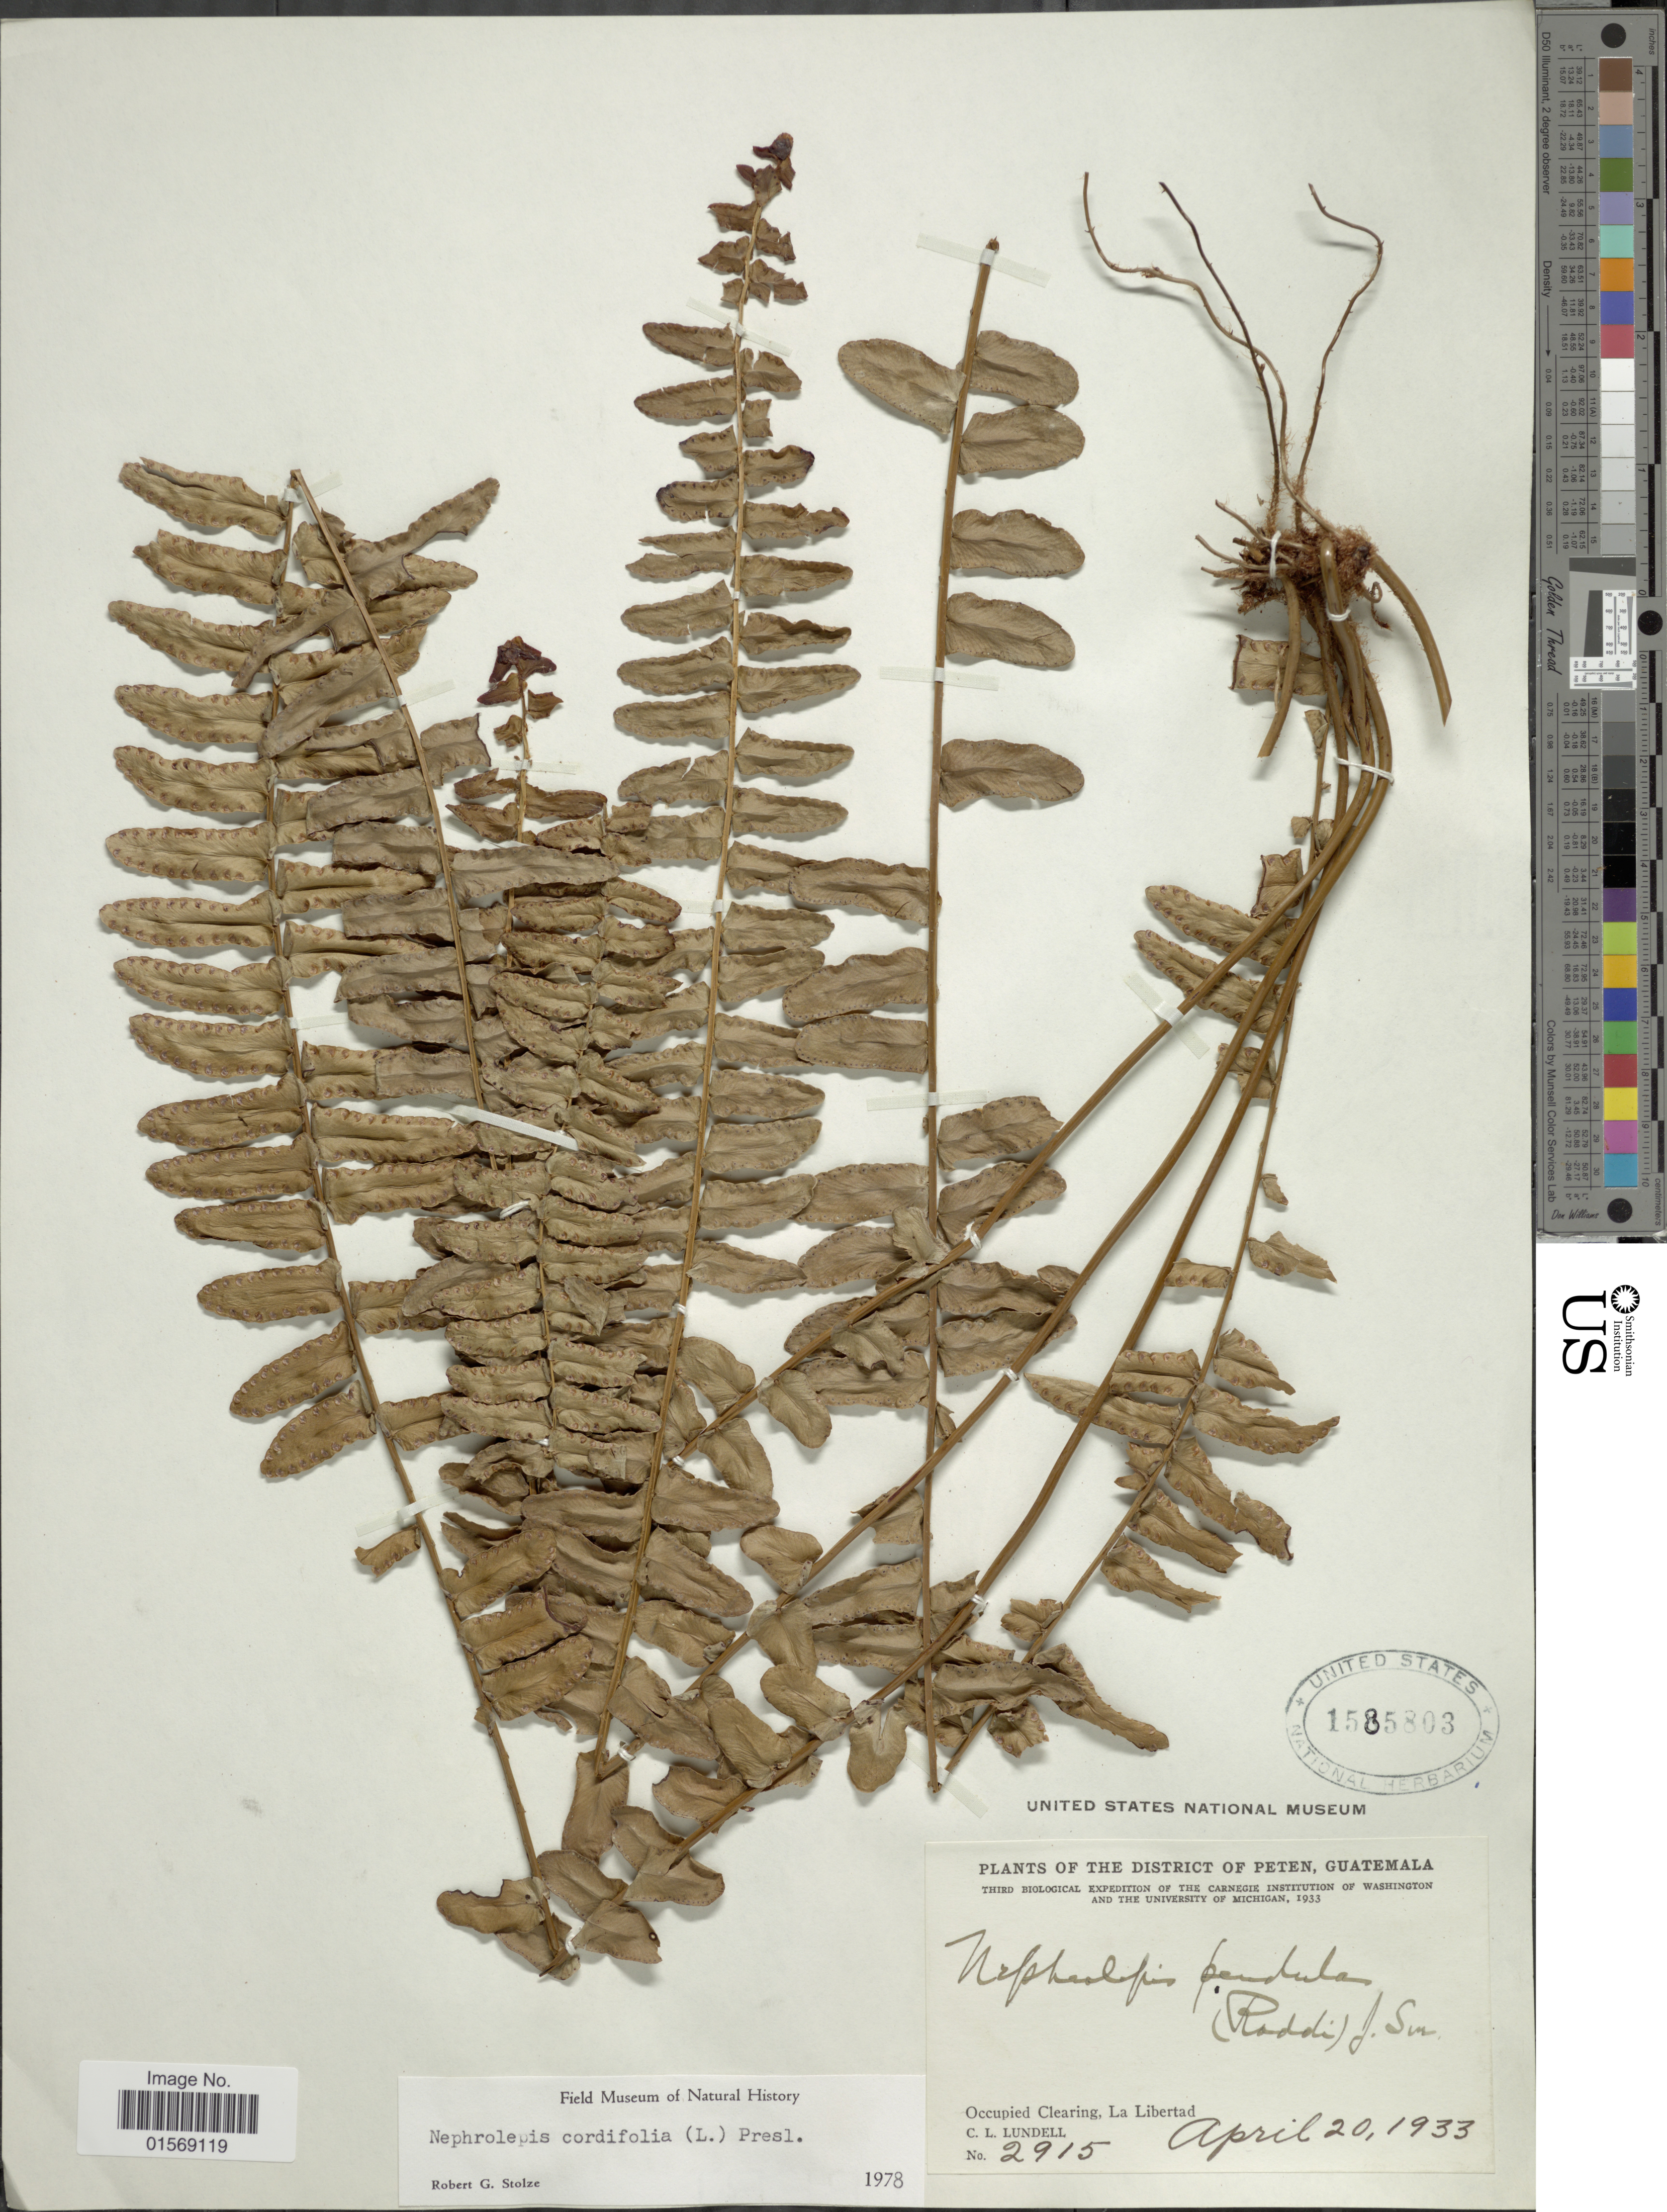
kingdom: Plantae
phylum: Tracheophyta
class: Polypodiopsida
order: Polypodiales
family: Nephrolepidaceae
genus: Nephrolepis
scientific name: Nephrolepis pendula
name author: (Raddi) J. Sm.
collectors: C. L. Lundell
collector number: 2915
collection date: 1933-04-20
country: Guatemala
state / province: El Petén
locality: District of Peten, Guatemala.Occupied clearing, La LIbertad.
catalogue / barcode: US 1585803